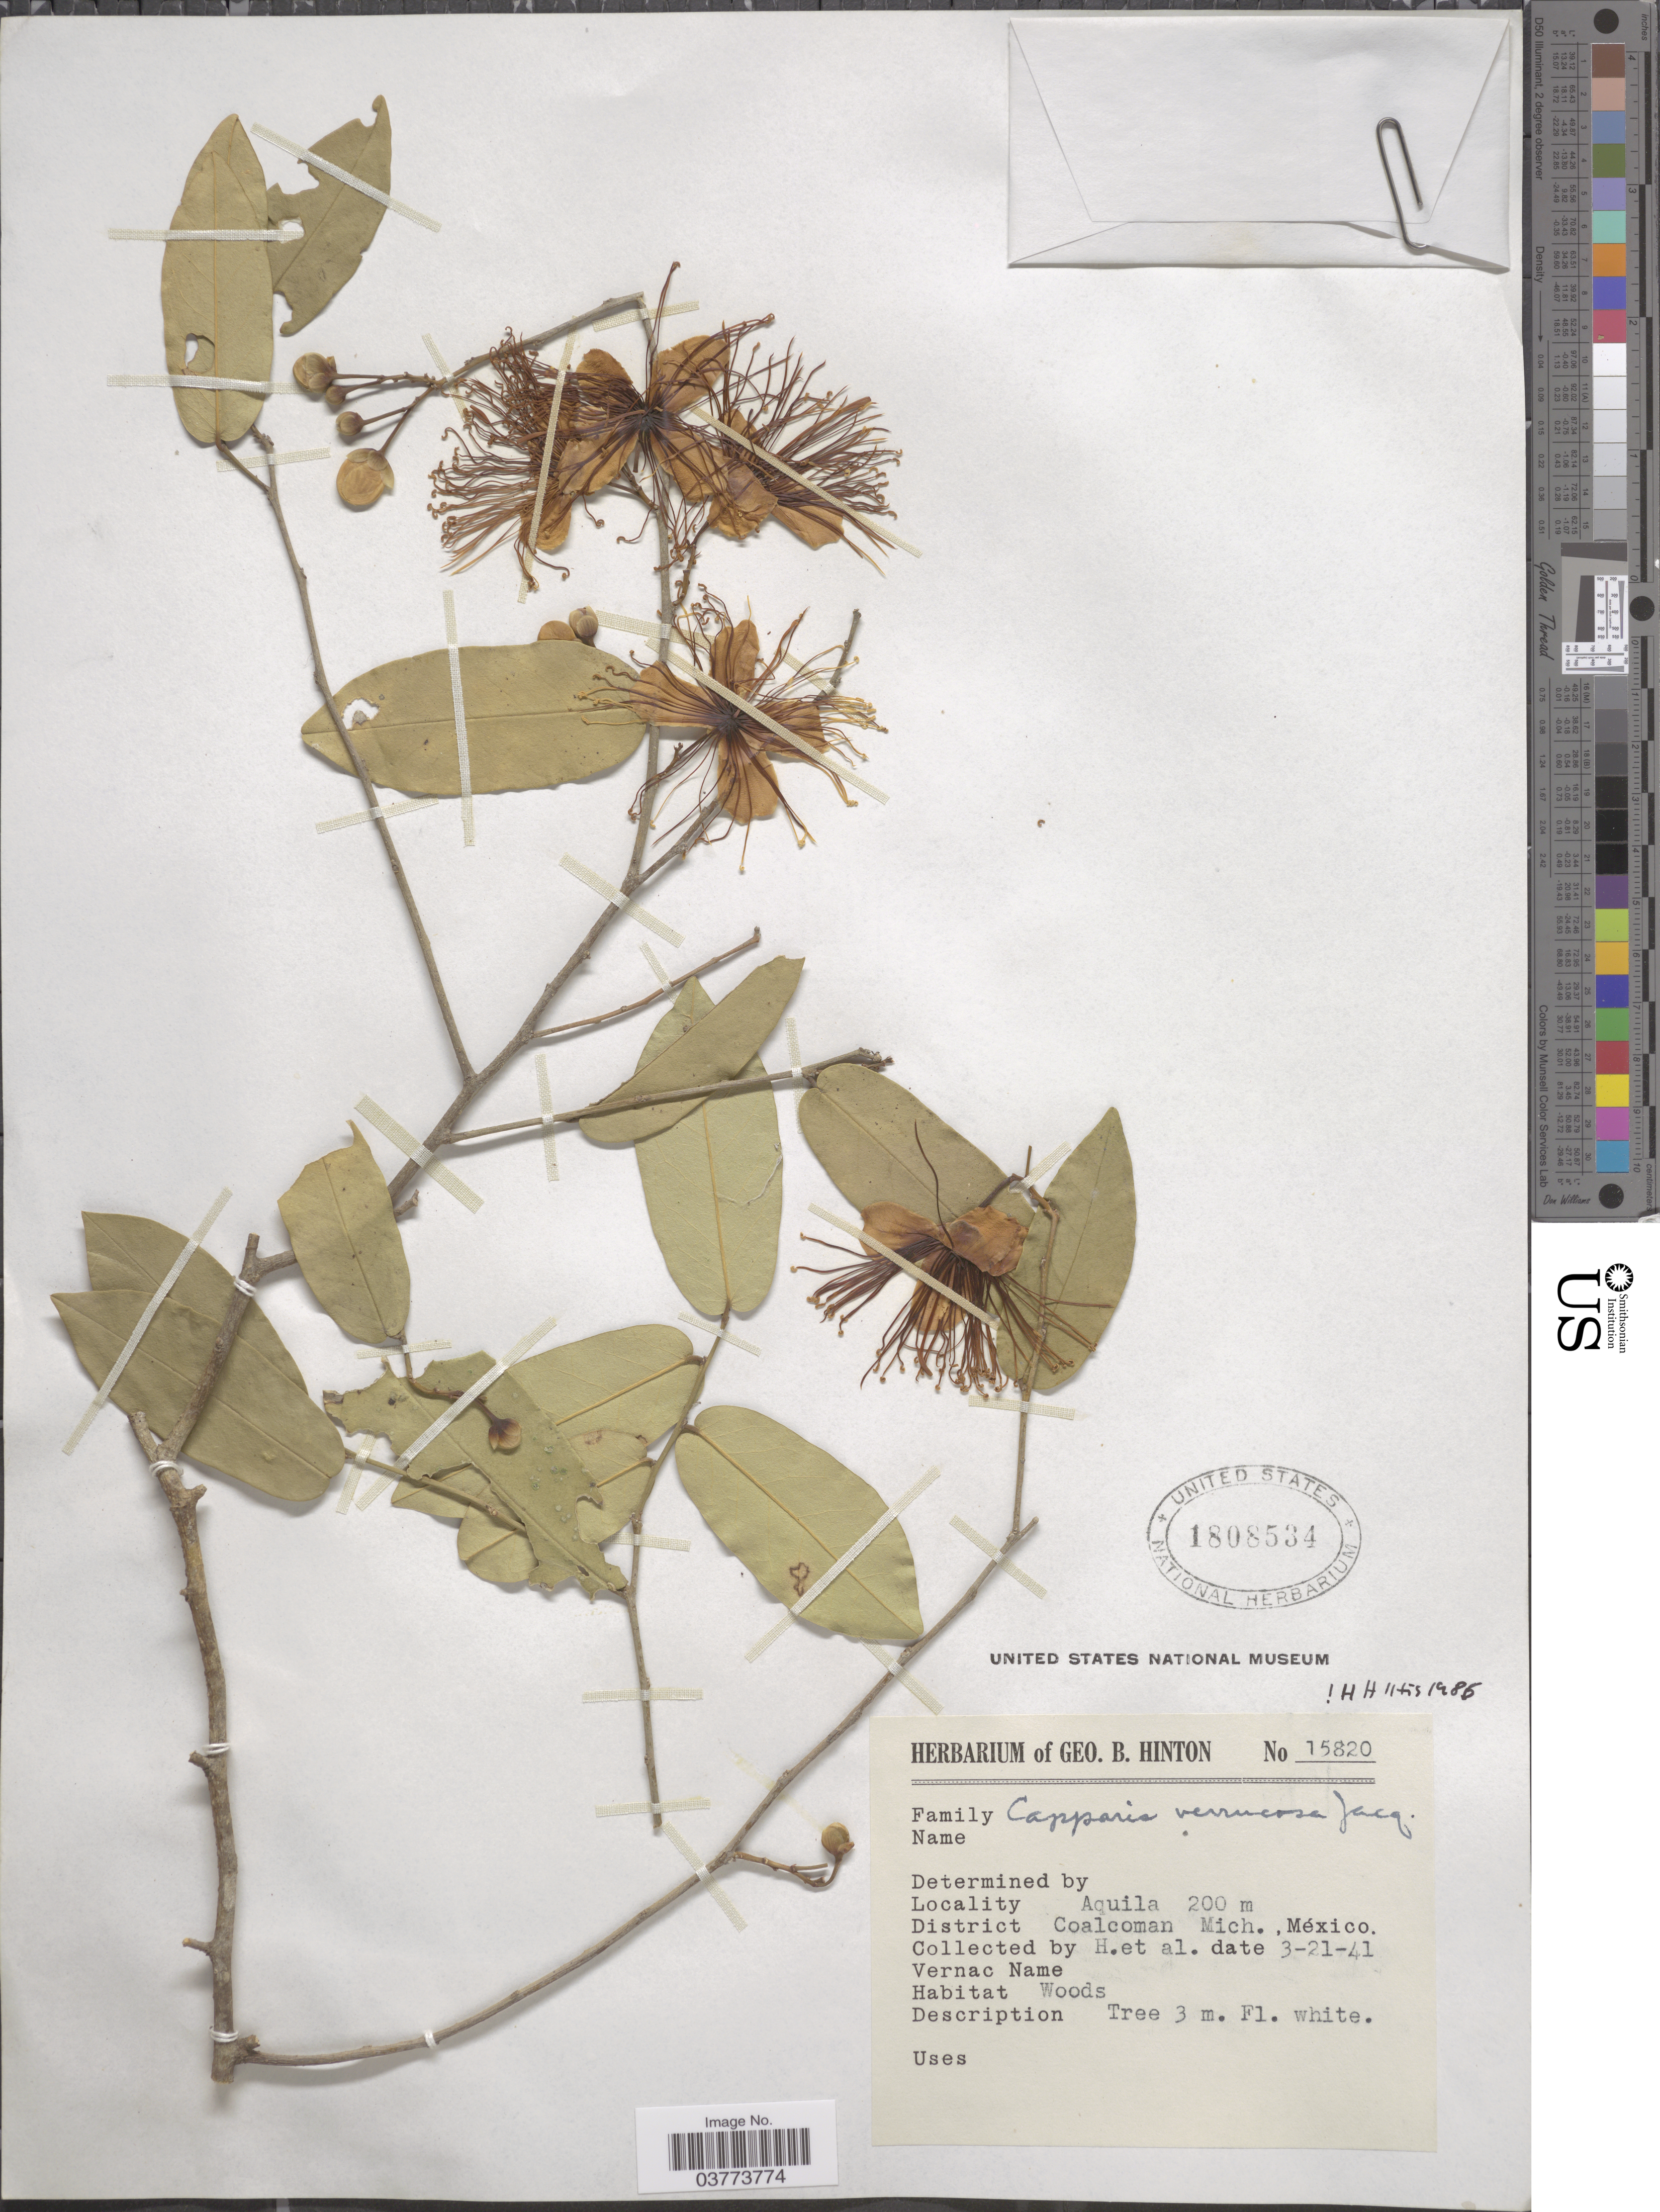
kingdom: Plantae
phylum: Tracheophyta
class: Magnoliopsida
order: Brassicales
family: Capparaceae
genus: Cynophalla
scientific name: Cynophalla verrucosa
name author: (Jacq.) J. Presl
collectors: G. B. Hinton & et al.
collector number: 15820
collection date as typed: Transcribed d/m/y: 21/3/41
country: Mexico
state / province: Michoacán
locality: Aquila, District Coalcoman.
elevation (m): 200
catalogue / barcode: US 1808534